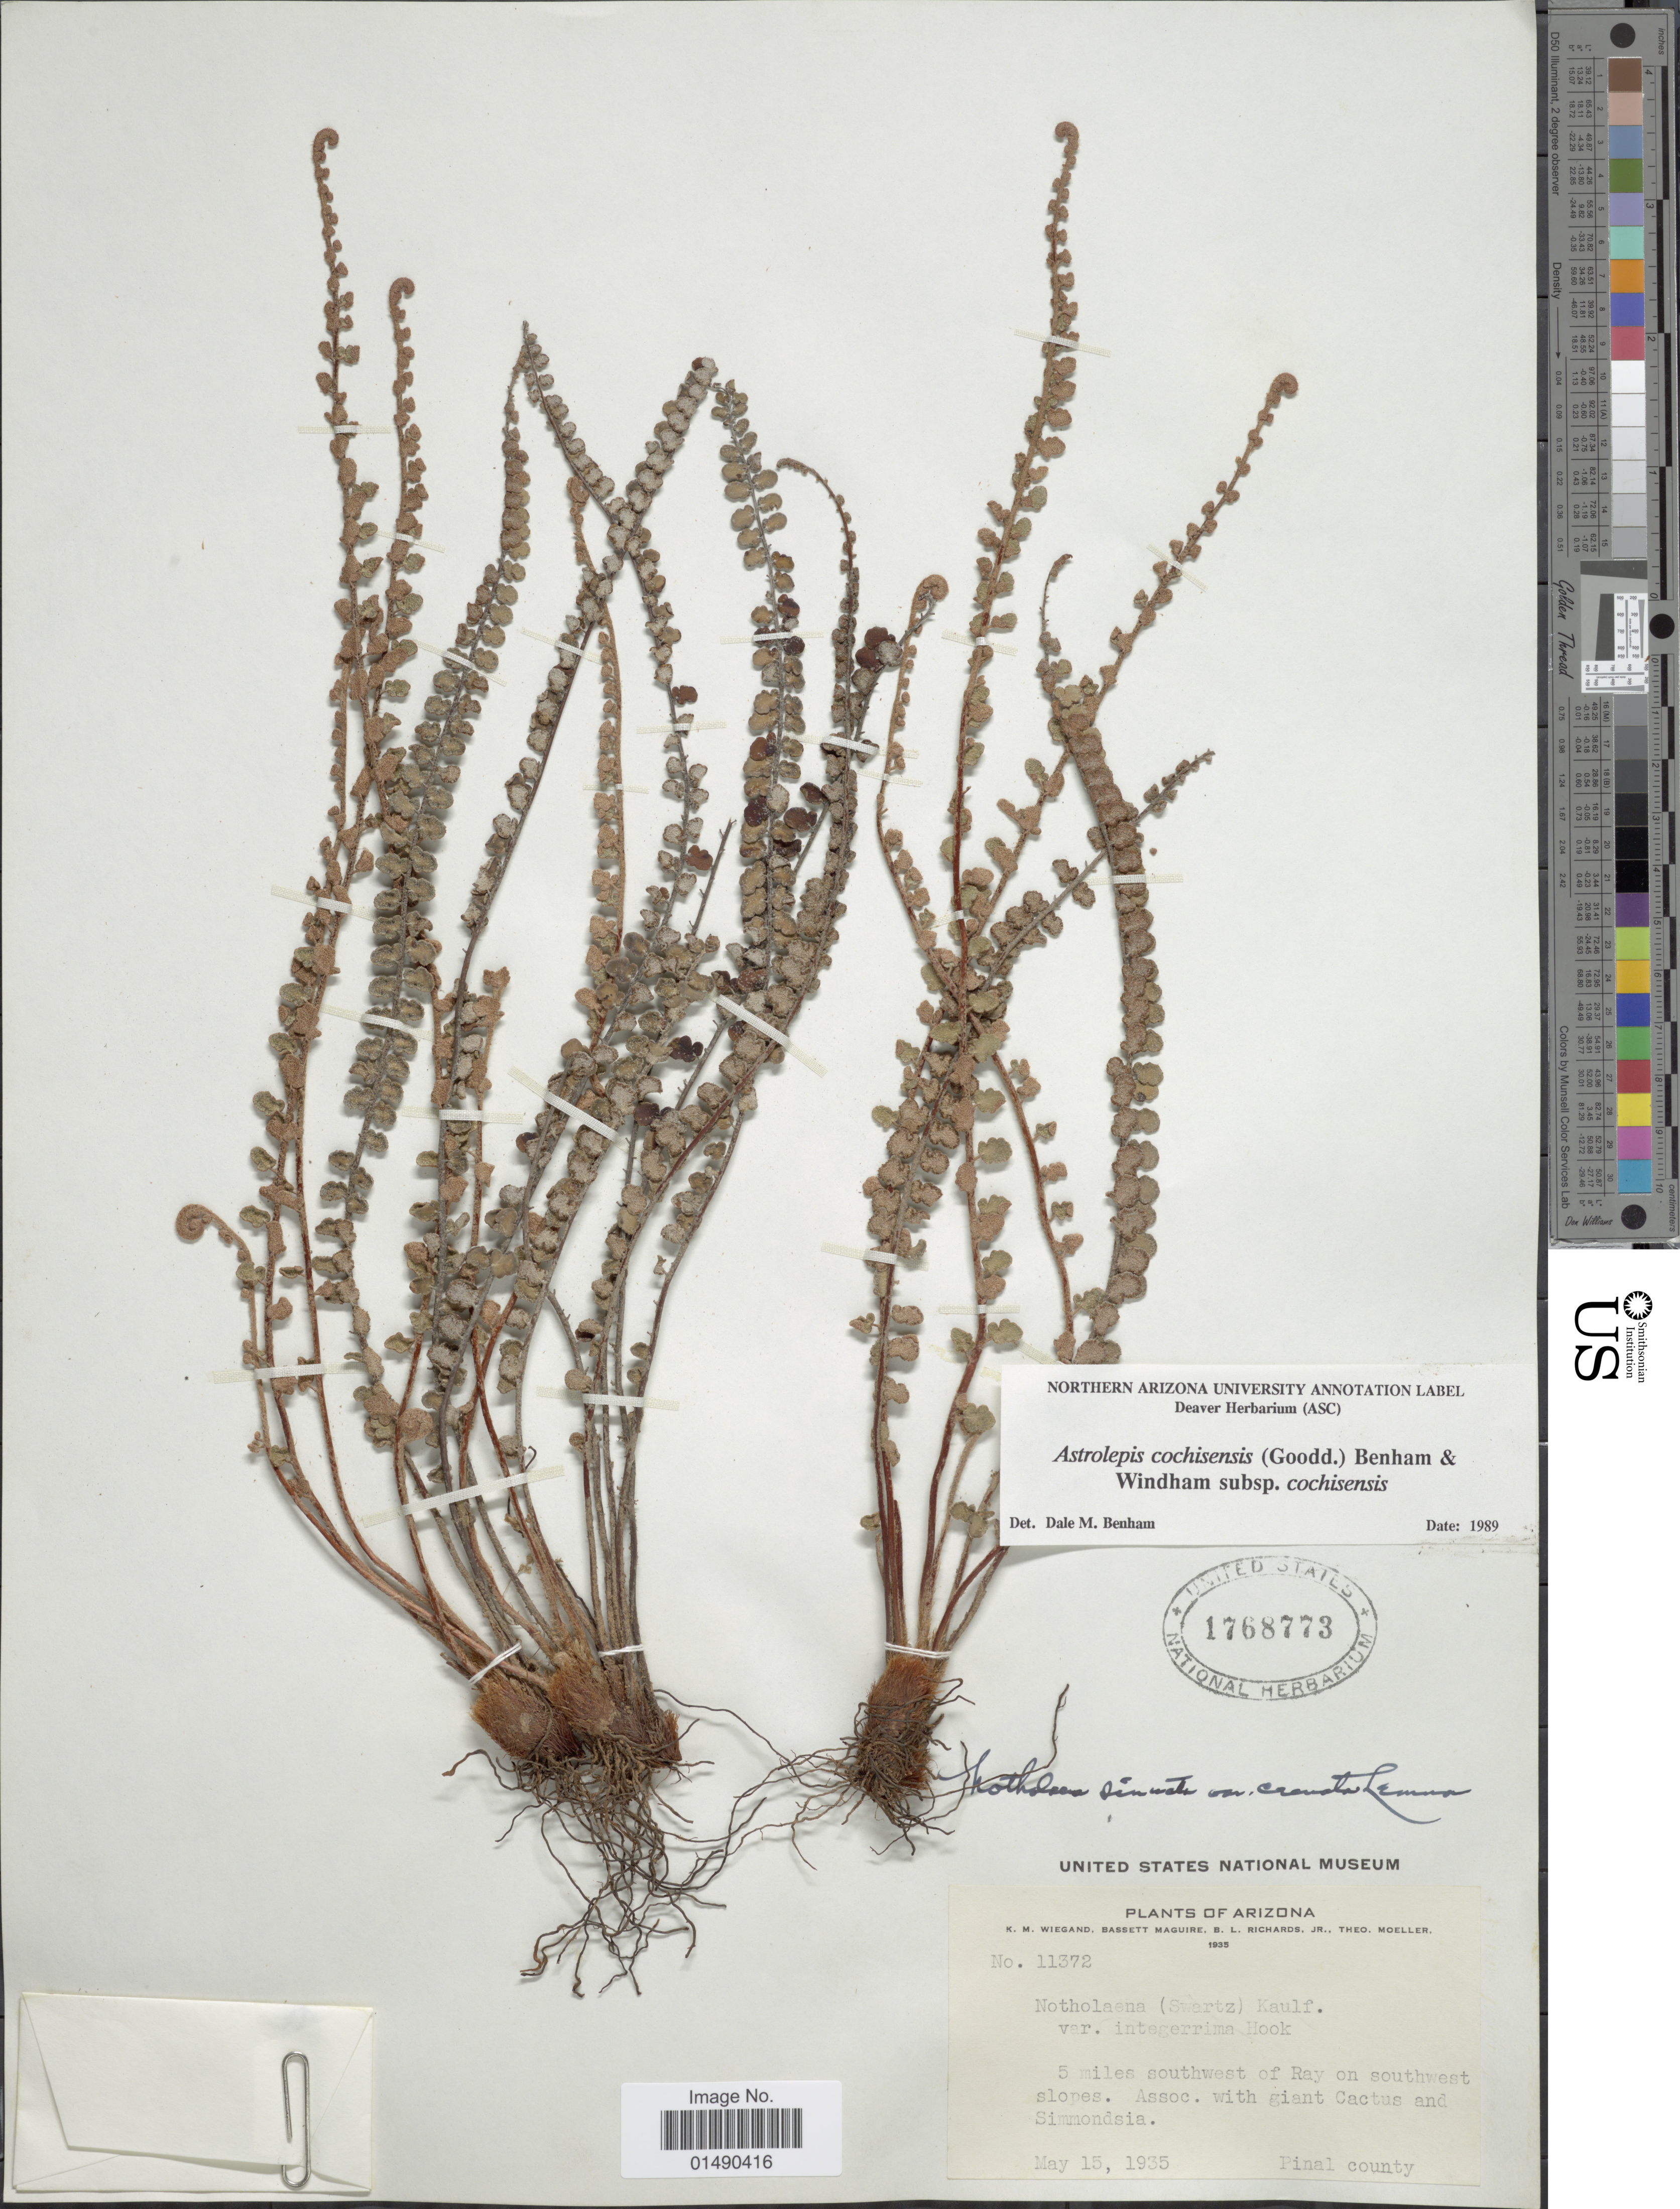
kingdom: Plantae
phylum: Tracheophyta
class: Polypodiopsida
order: Polypodiales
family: Pteridaceae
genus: Astrolepis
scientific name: Astrolepis cochisensis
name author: (C.O. Goodd.) D.M. Benham & Windham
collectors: K. M. Wiegand, B. Maguire, B. Richards & T. Moeller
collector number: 11372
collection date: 1935-05-15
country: United States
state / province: Arizona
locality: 5 miles southwest of Ray on southwest slopes, Assoc. with giant Cactus and Simmondsia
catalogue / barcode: US 1768773